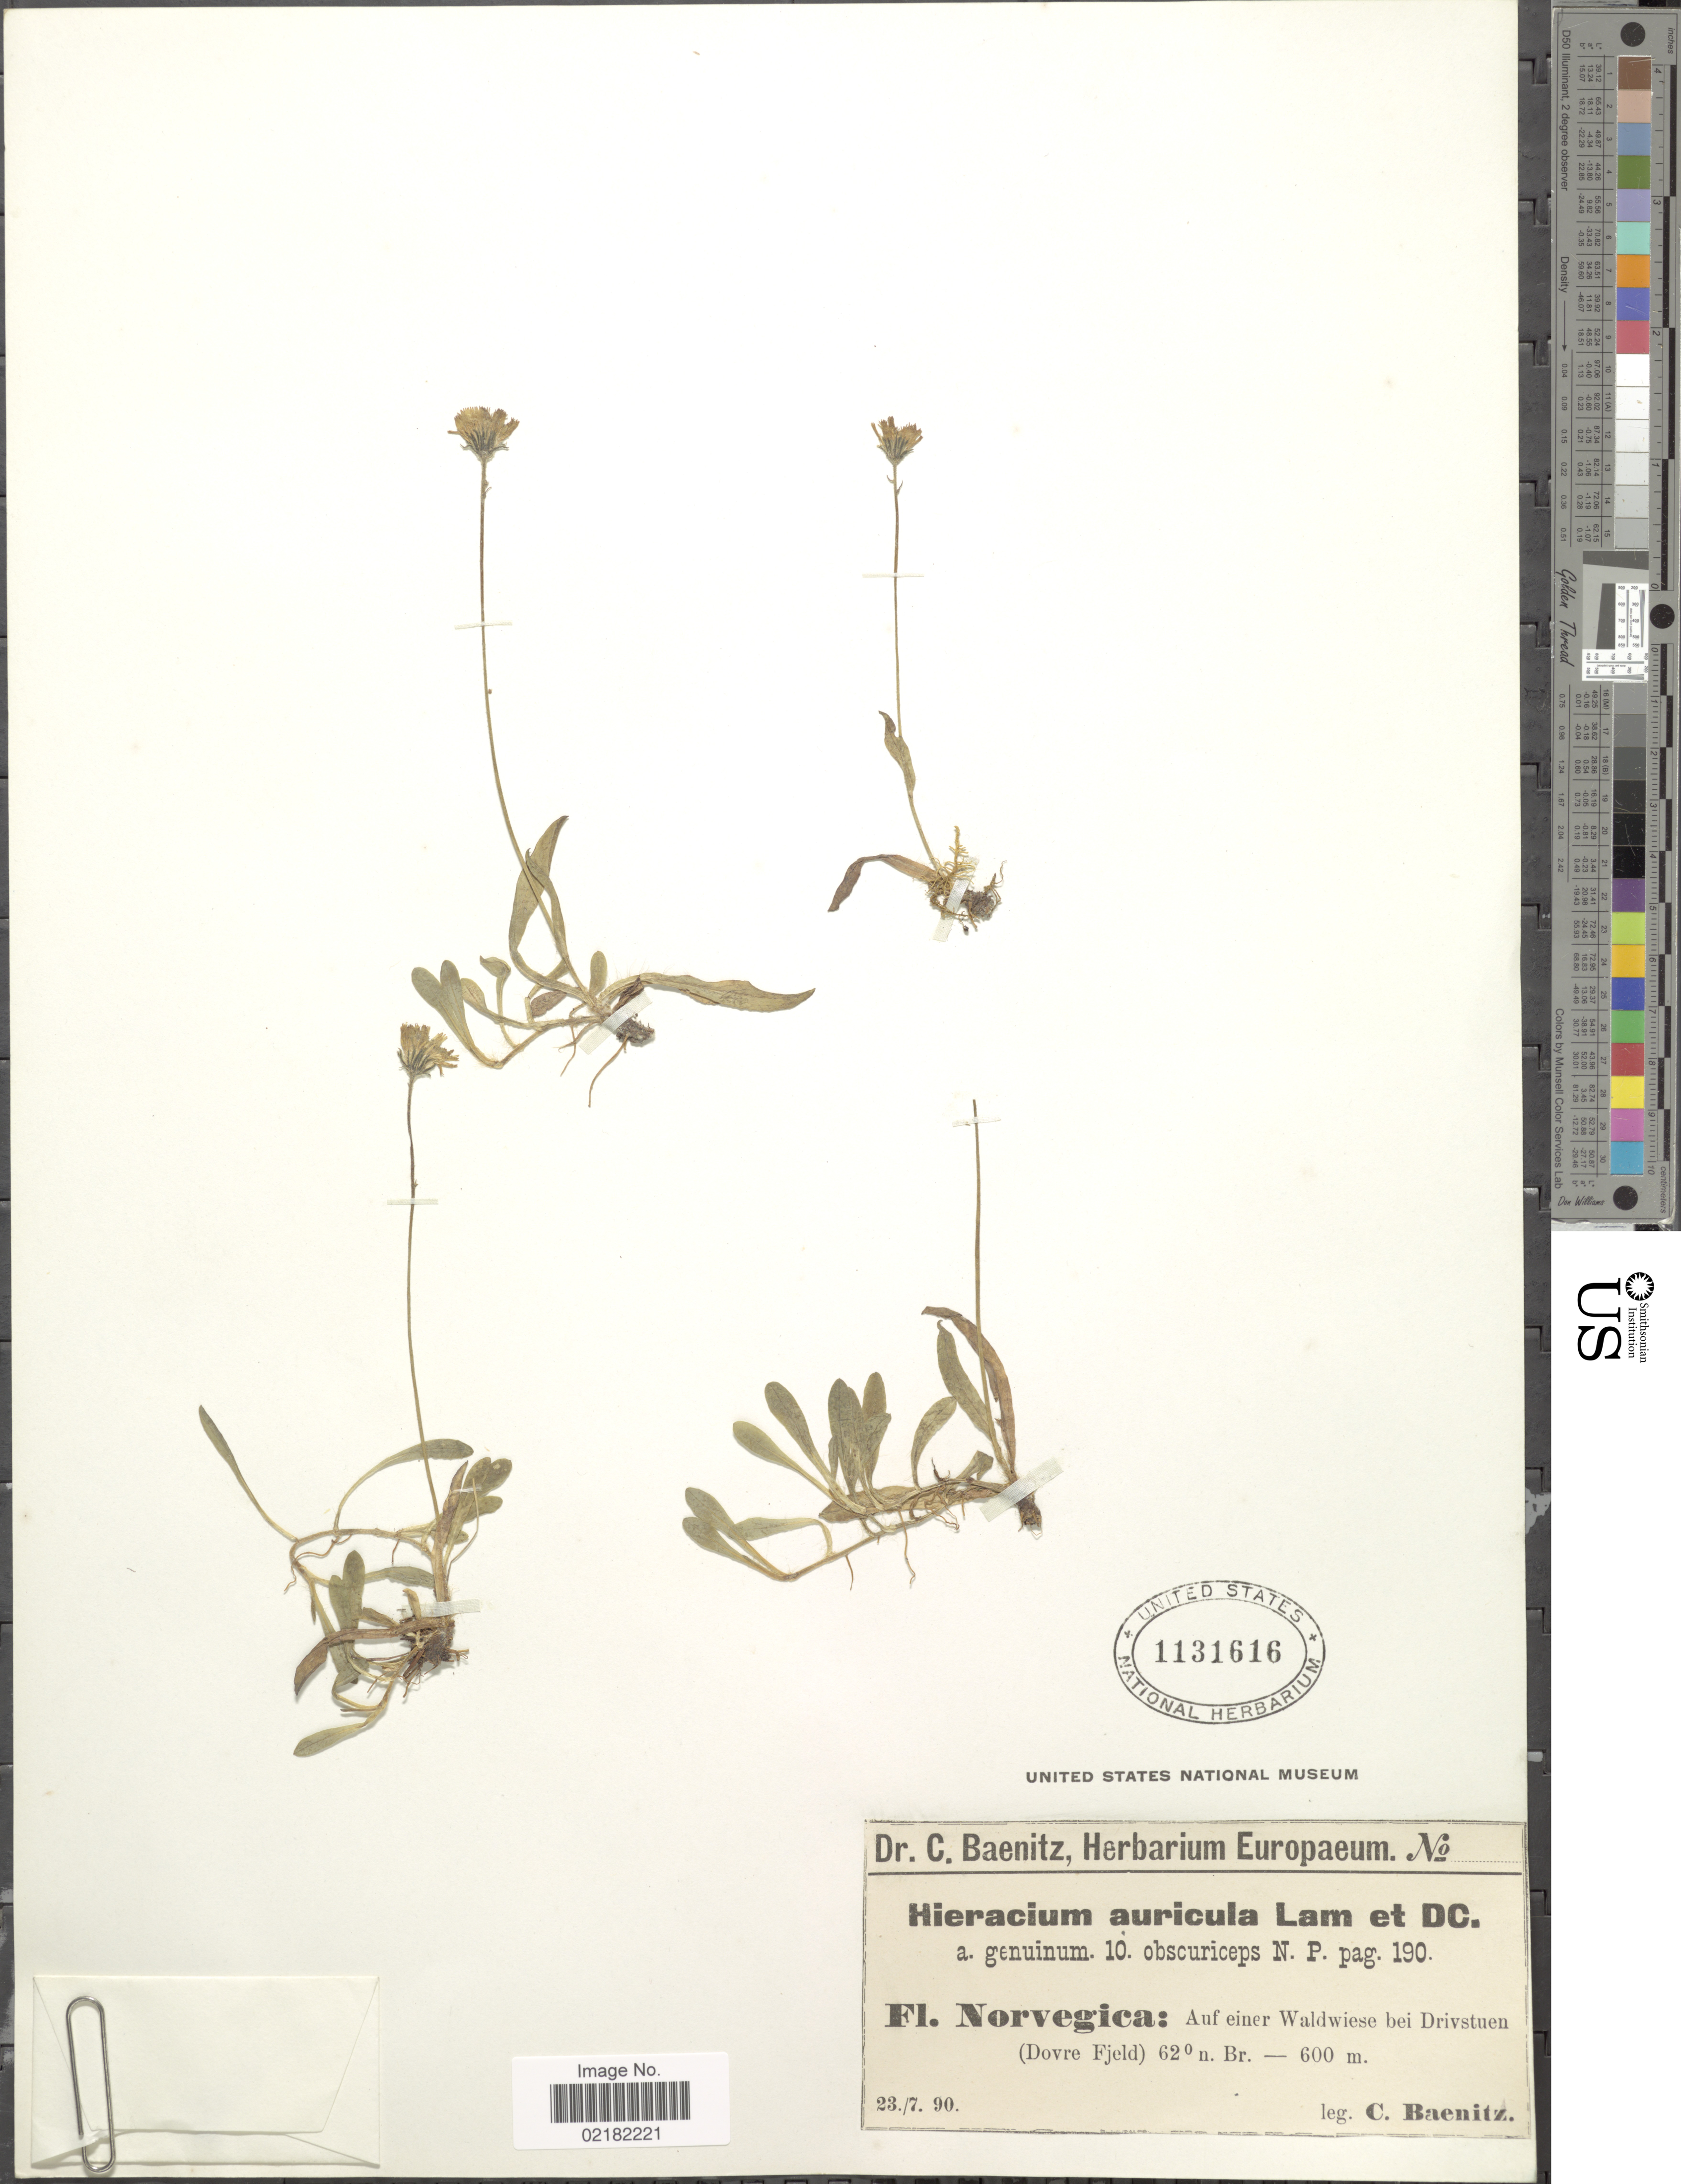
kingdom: Plantae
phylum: Tracheophyta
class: Magnoliopsida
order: Asterales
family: Asteraceae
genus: Pilosella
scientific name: Pilosella floribunda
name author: (Wimm. & Grab.) Fr. a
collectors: C. G. Baenitz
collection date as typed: Transcribed d/m/y: 23/7/90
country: Norway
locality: Fl. Norvegica: Auf einer Waldwiese bei Drivstuen (Dovre Fjeld).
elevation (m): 600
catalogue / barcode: US 1131616